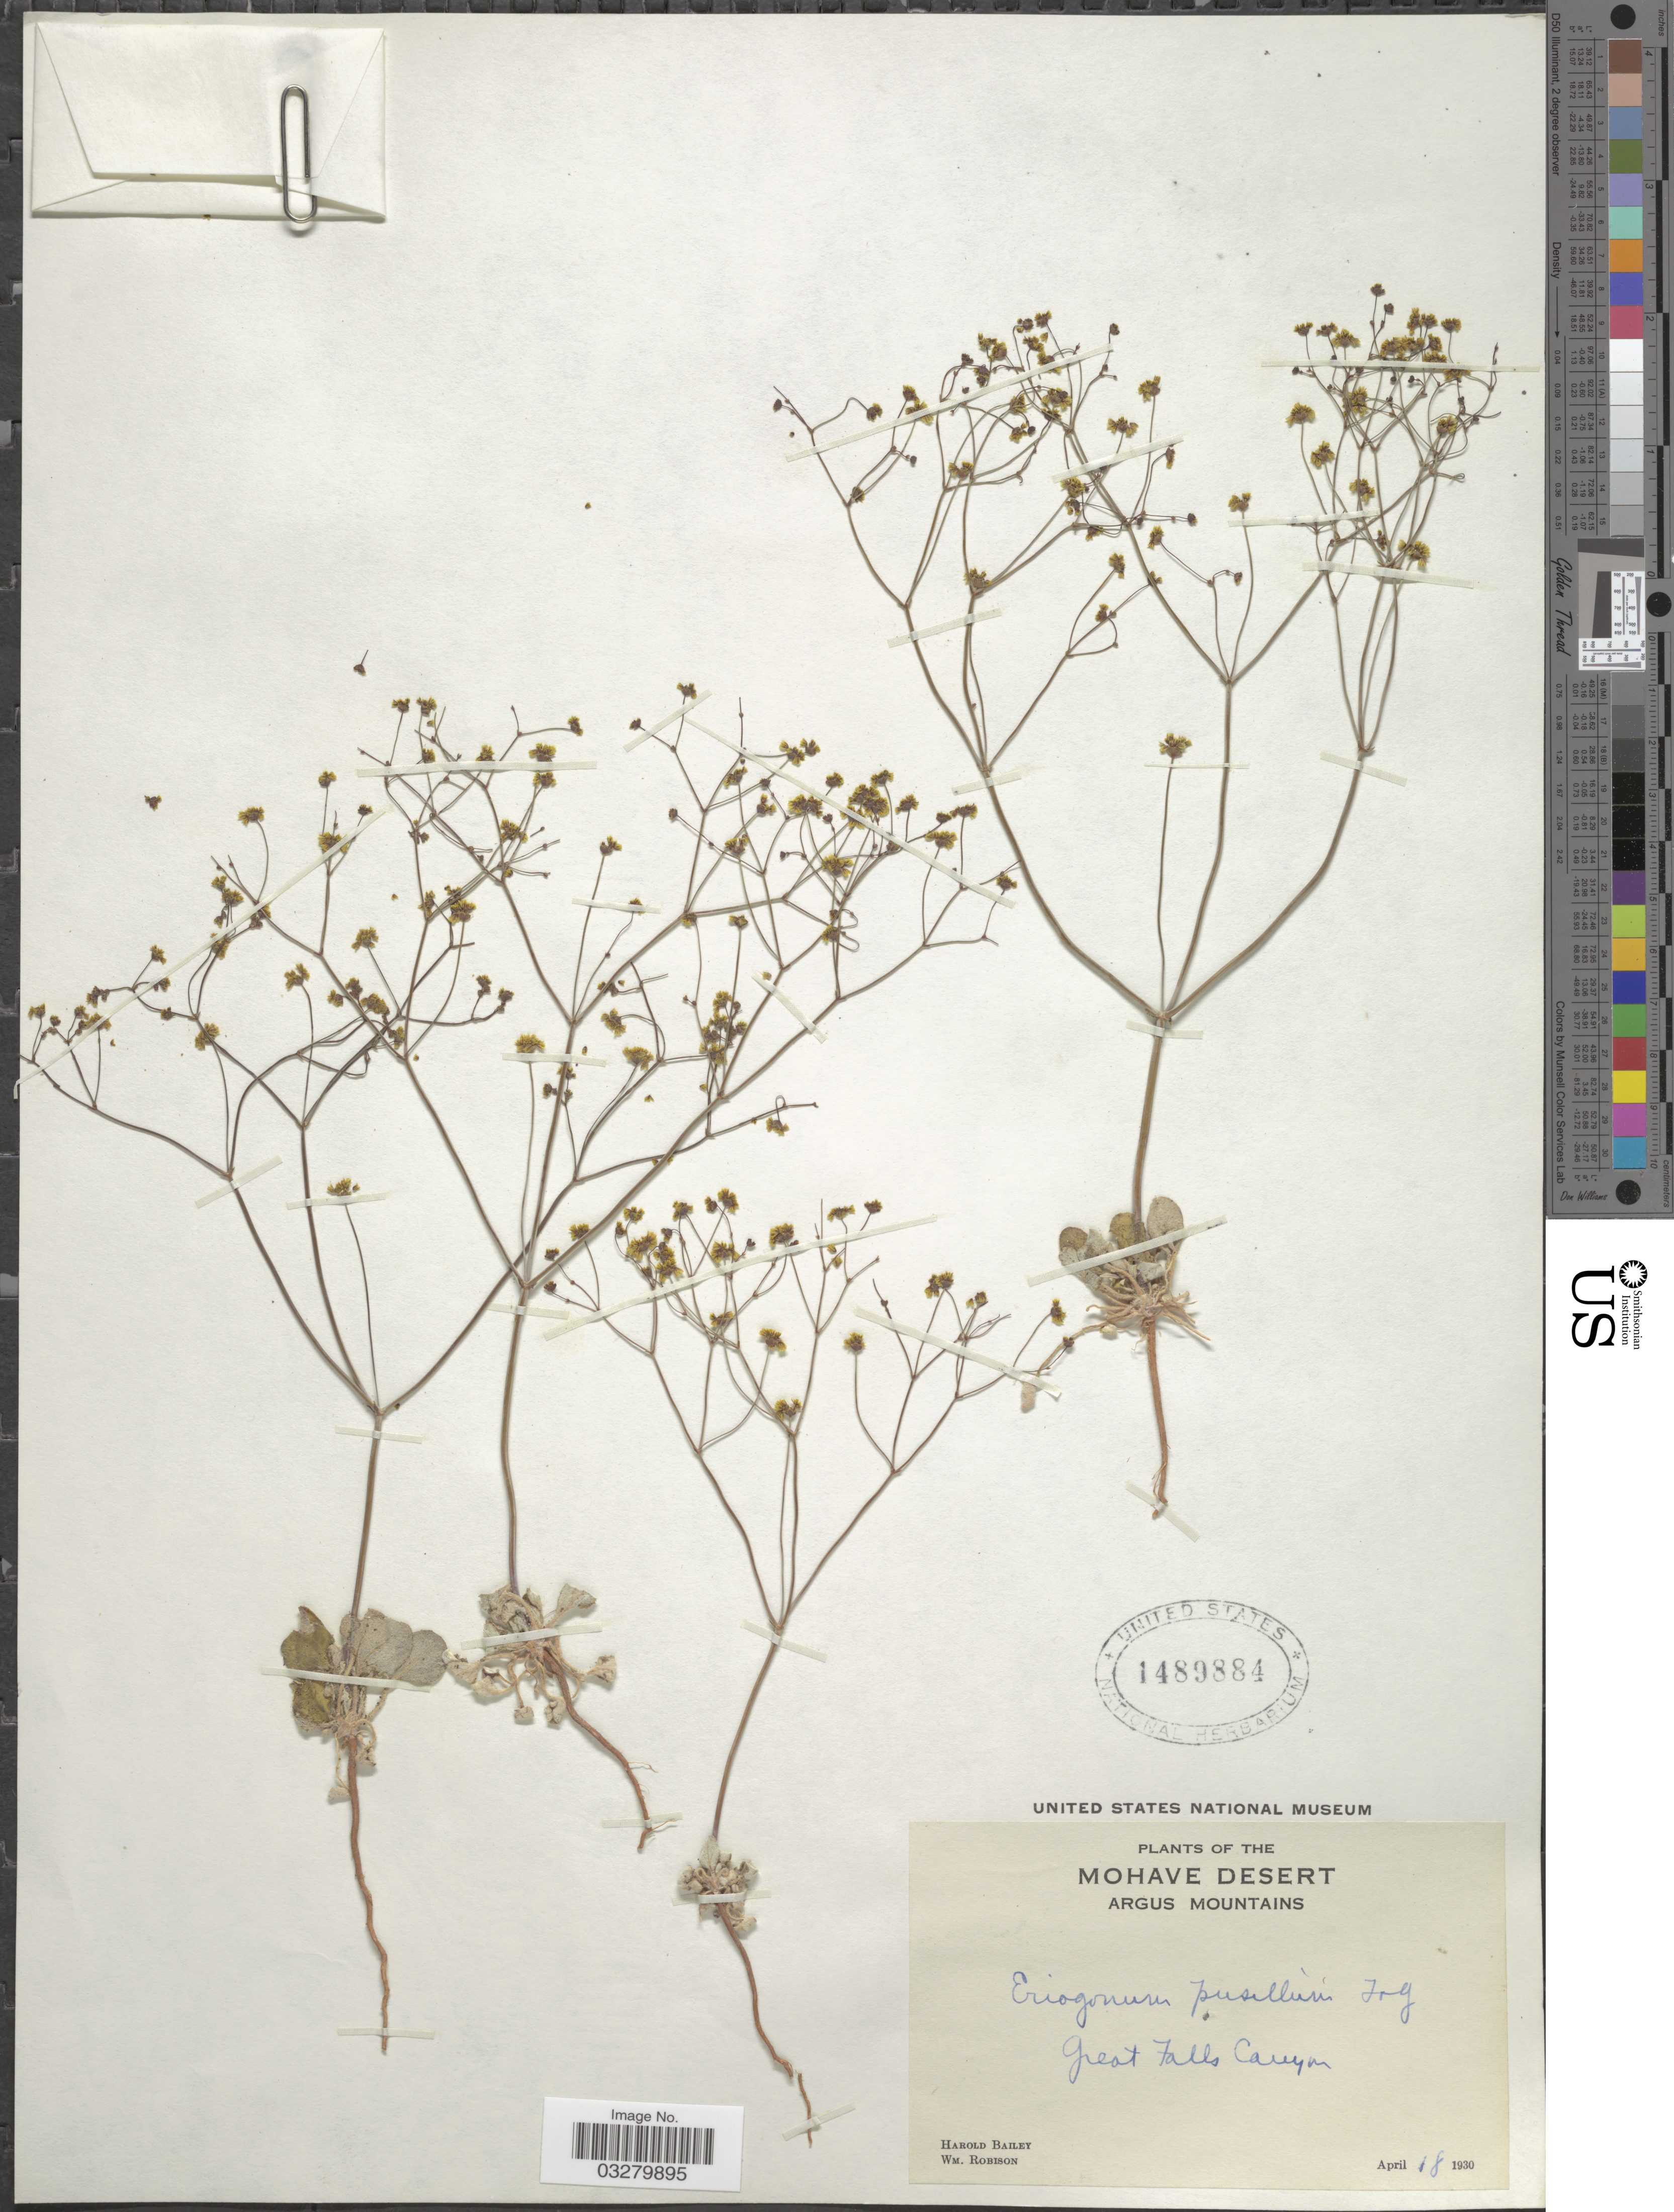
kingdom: Plantae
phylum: Tracheophyta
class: Magnoliopsida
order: Caryophyllales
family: Polygonaceae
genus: Eriogonum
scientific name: Eriogonum pusillum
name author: Torr. & A. Gray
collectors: H. Bailey & W. Robison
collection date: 1930-04-18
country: United States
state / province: California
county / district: Kern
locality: Mohave Desert. Argua Mountains. Great Falls Canyon.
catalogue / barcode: US 1489884